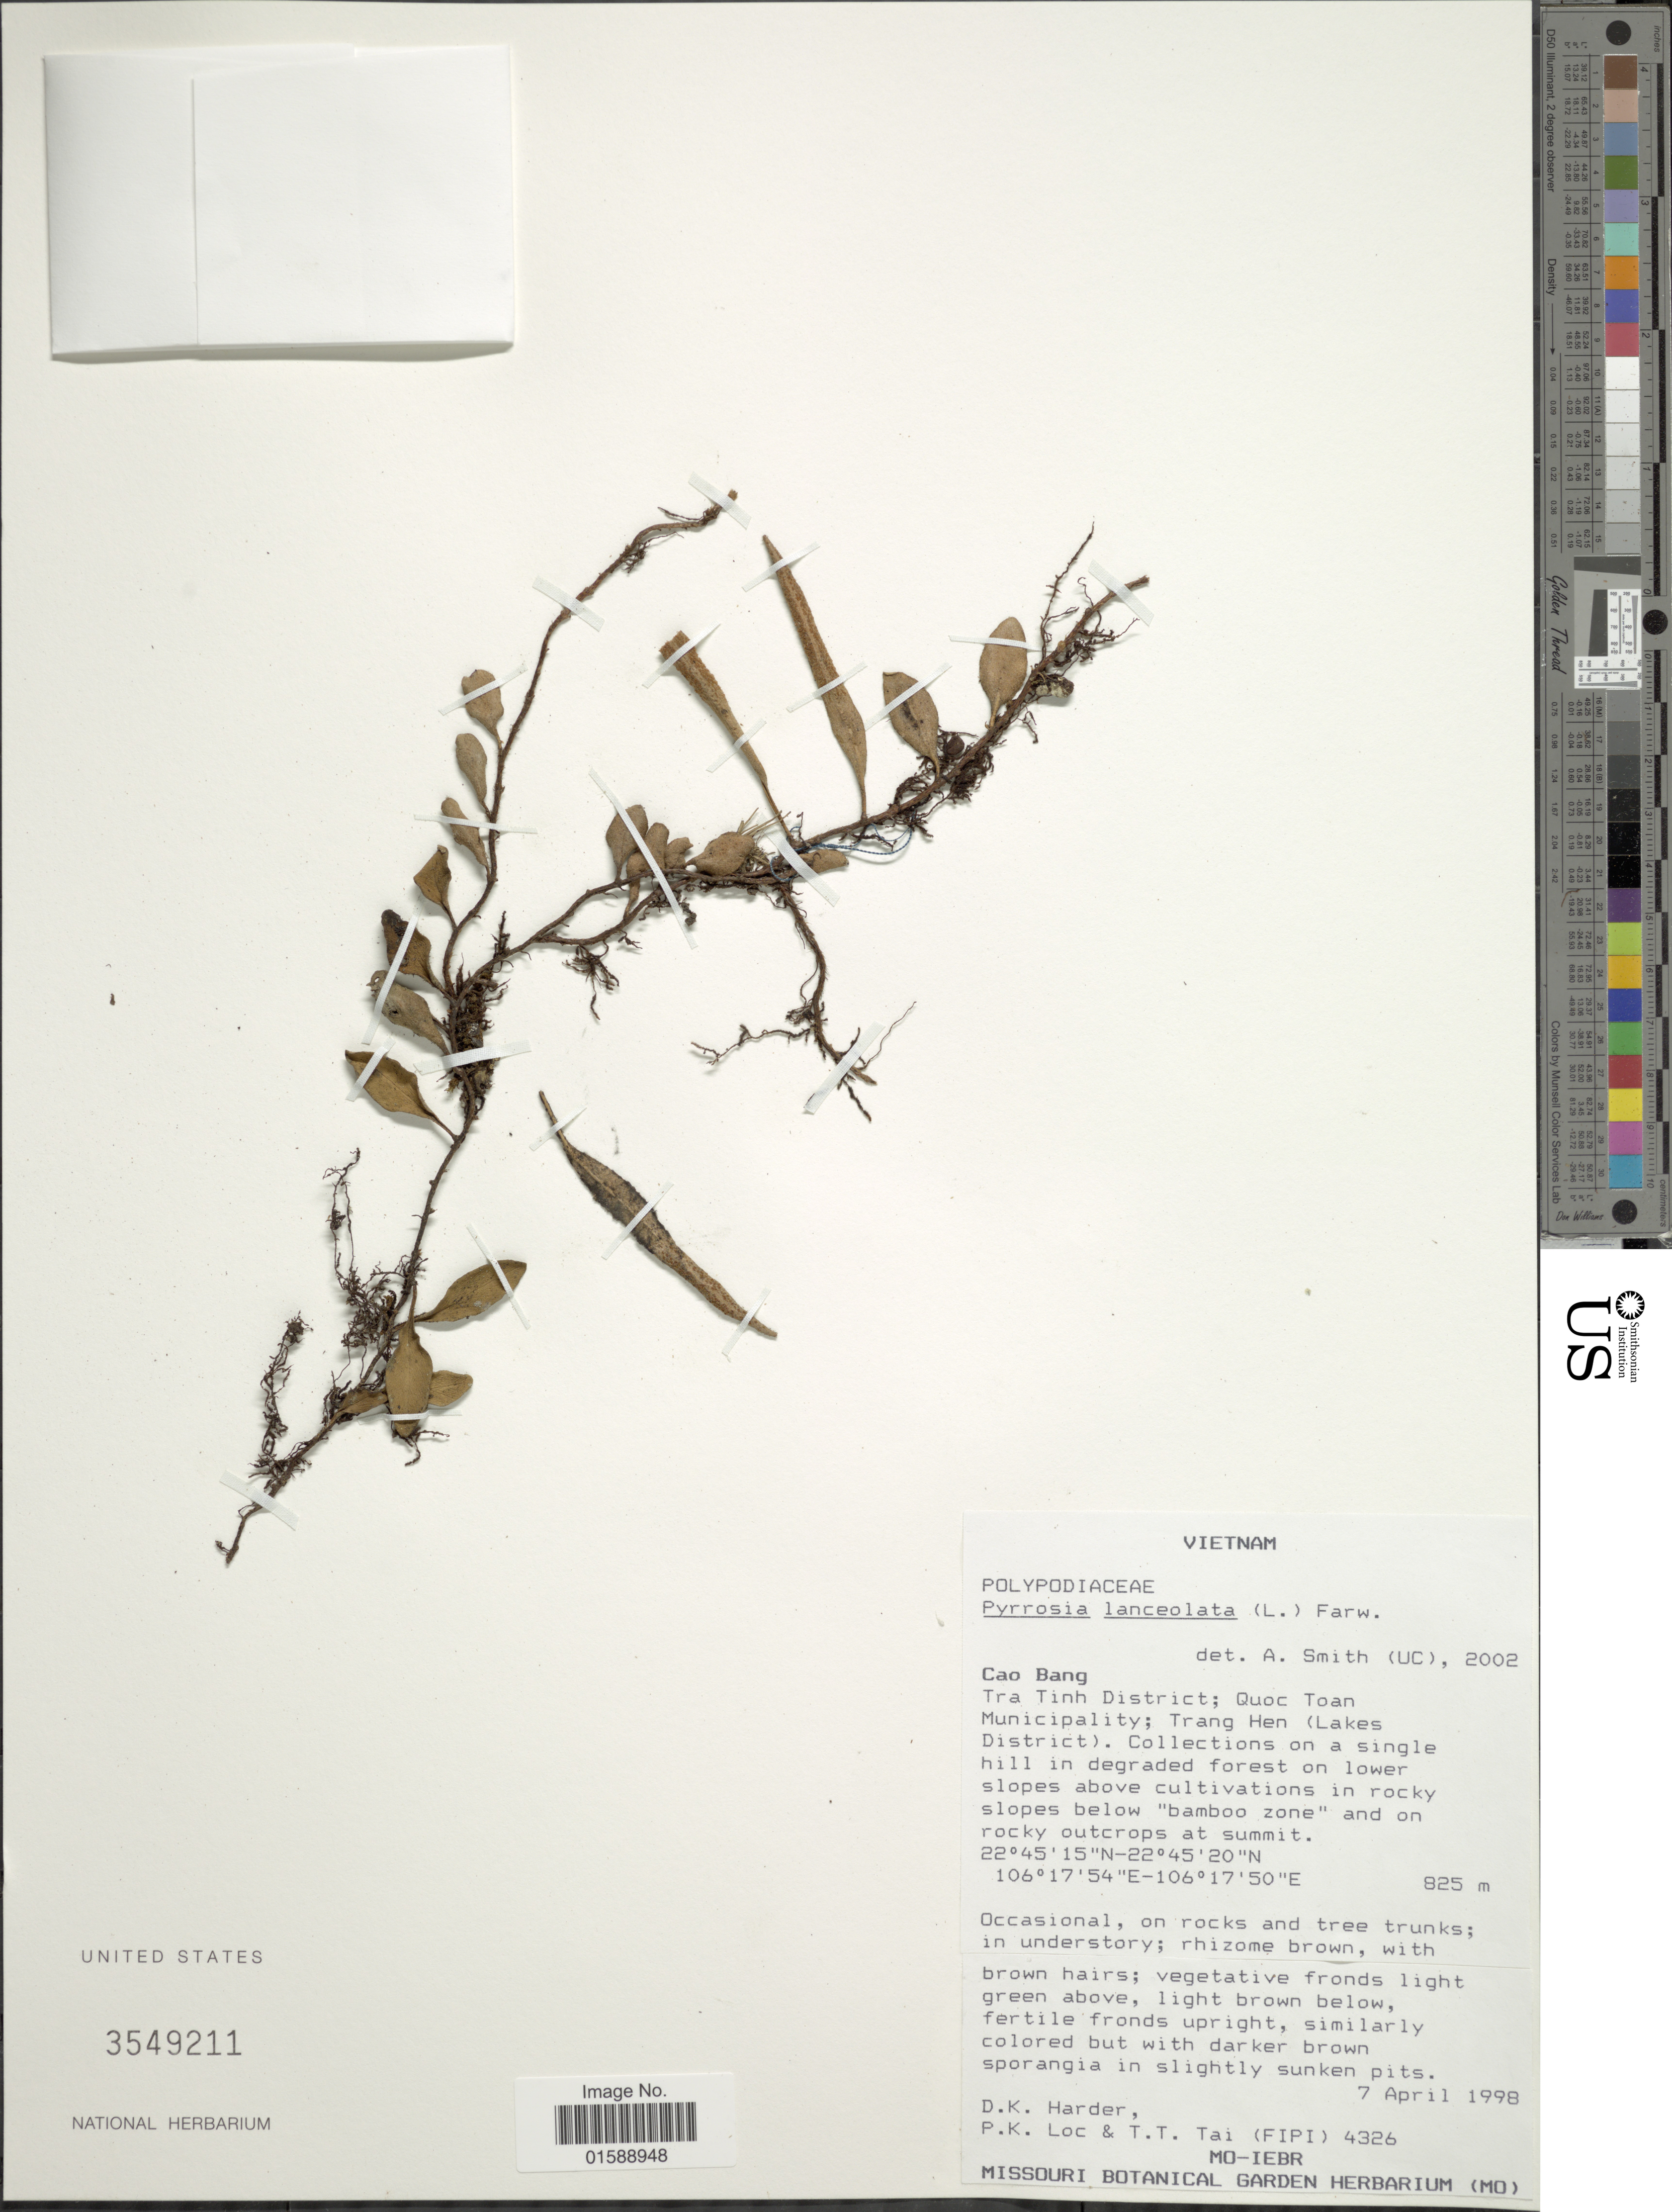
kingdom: Plantae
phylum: Tracheophyta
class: Polypodiopsida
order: Polypodiales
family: Polypodiaceae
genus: Pyrrosia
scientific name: Pyrrosia lanceolata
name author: (L.) Farw.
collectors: D. Harder, P. K. Lôc & T. Tai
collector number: (FIPI) 4326?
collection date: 1998-04-07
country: Vietnam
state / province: Cao Bang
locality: Tra Tinh District; Quoc Toan Municipality; Trang Hen (Lakes District). Collections on a single hill in degraded forest on lower slopes above cultivations in rocky slopes below "bamboo zone" and on rocky outcrops at summit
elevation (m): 825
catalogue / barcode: US 3549211